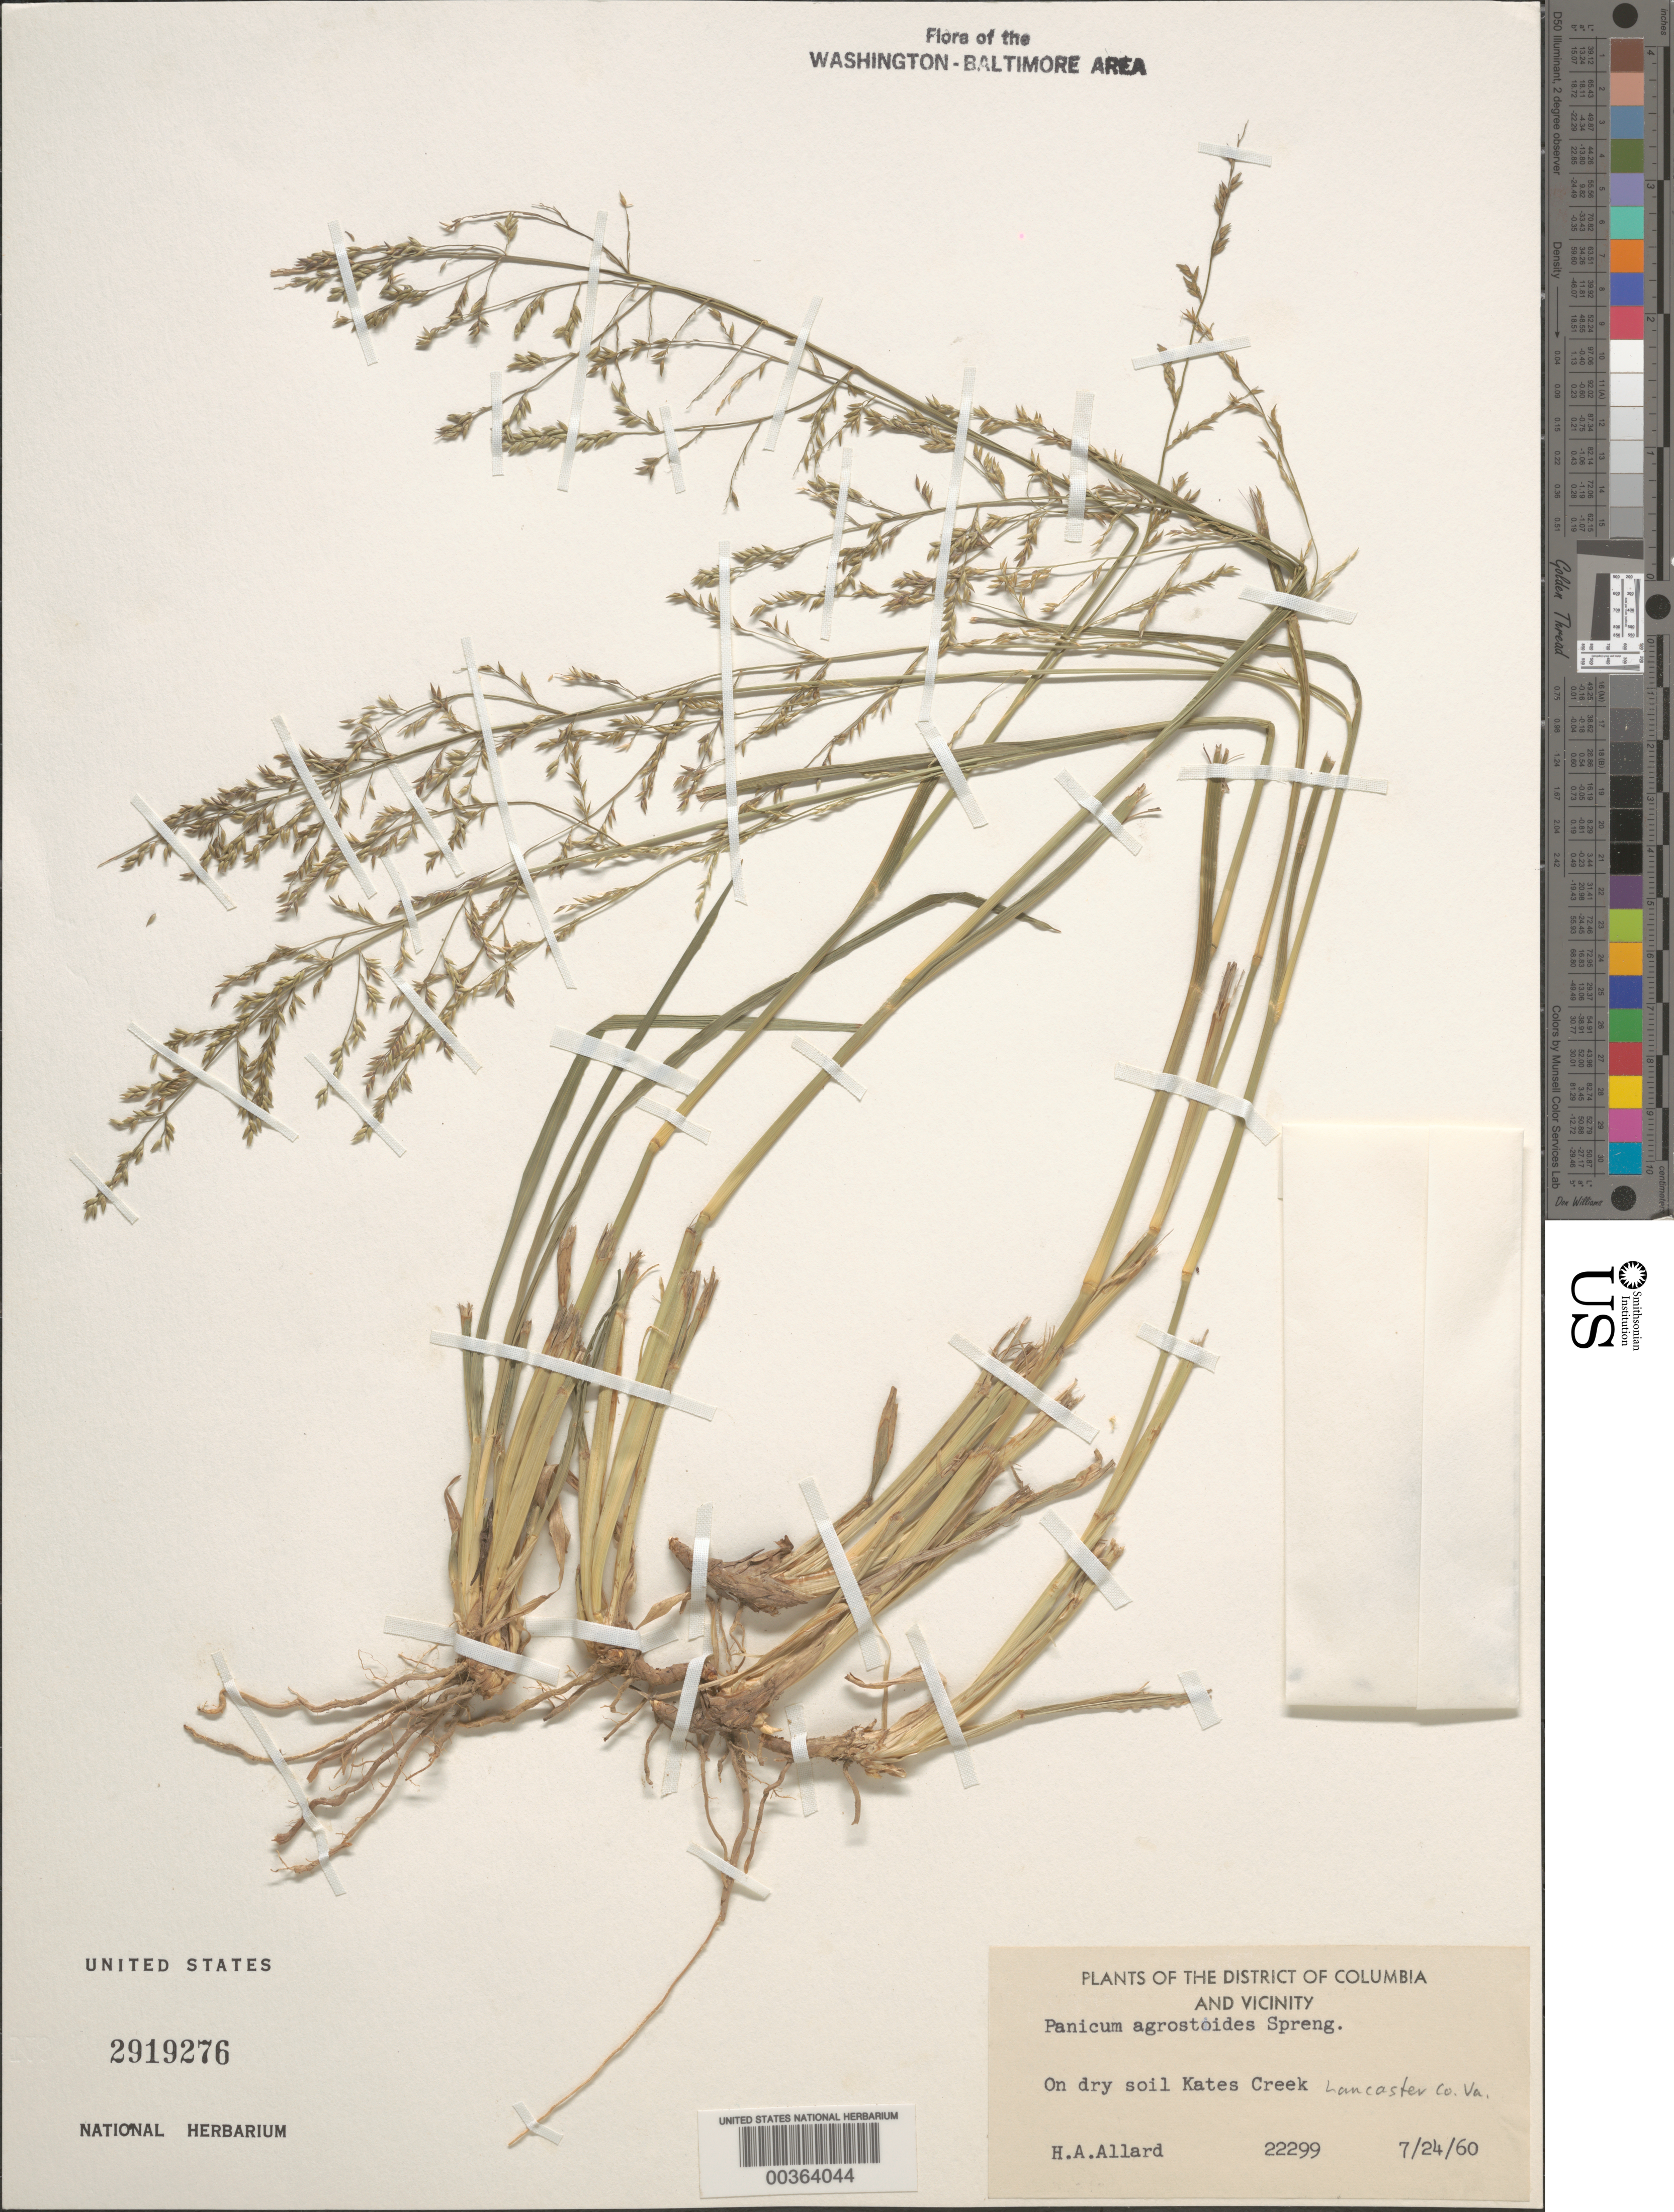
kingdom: Plantae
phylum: Tracheophyta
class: Liliopsida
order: Poales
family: Poaceae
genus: Coleataenia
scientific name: Coleataenia rigidula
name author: (Bosc ex Nees) LeBlond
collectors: H. A. Allard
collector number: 22299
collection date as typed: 24 Jul 1960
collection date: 1960-07-24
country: United States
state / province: Virginia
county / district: Lancaster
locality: Kates Creek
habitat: On dry soil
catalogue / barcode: US 2919276